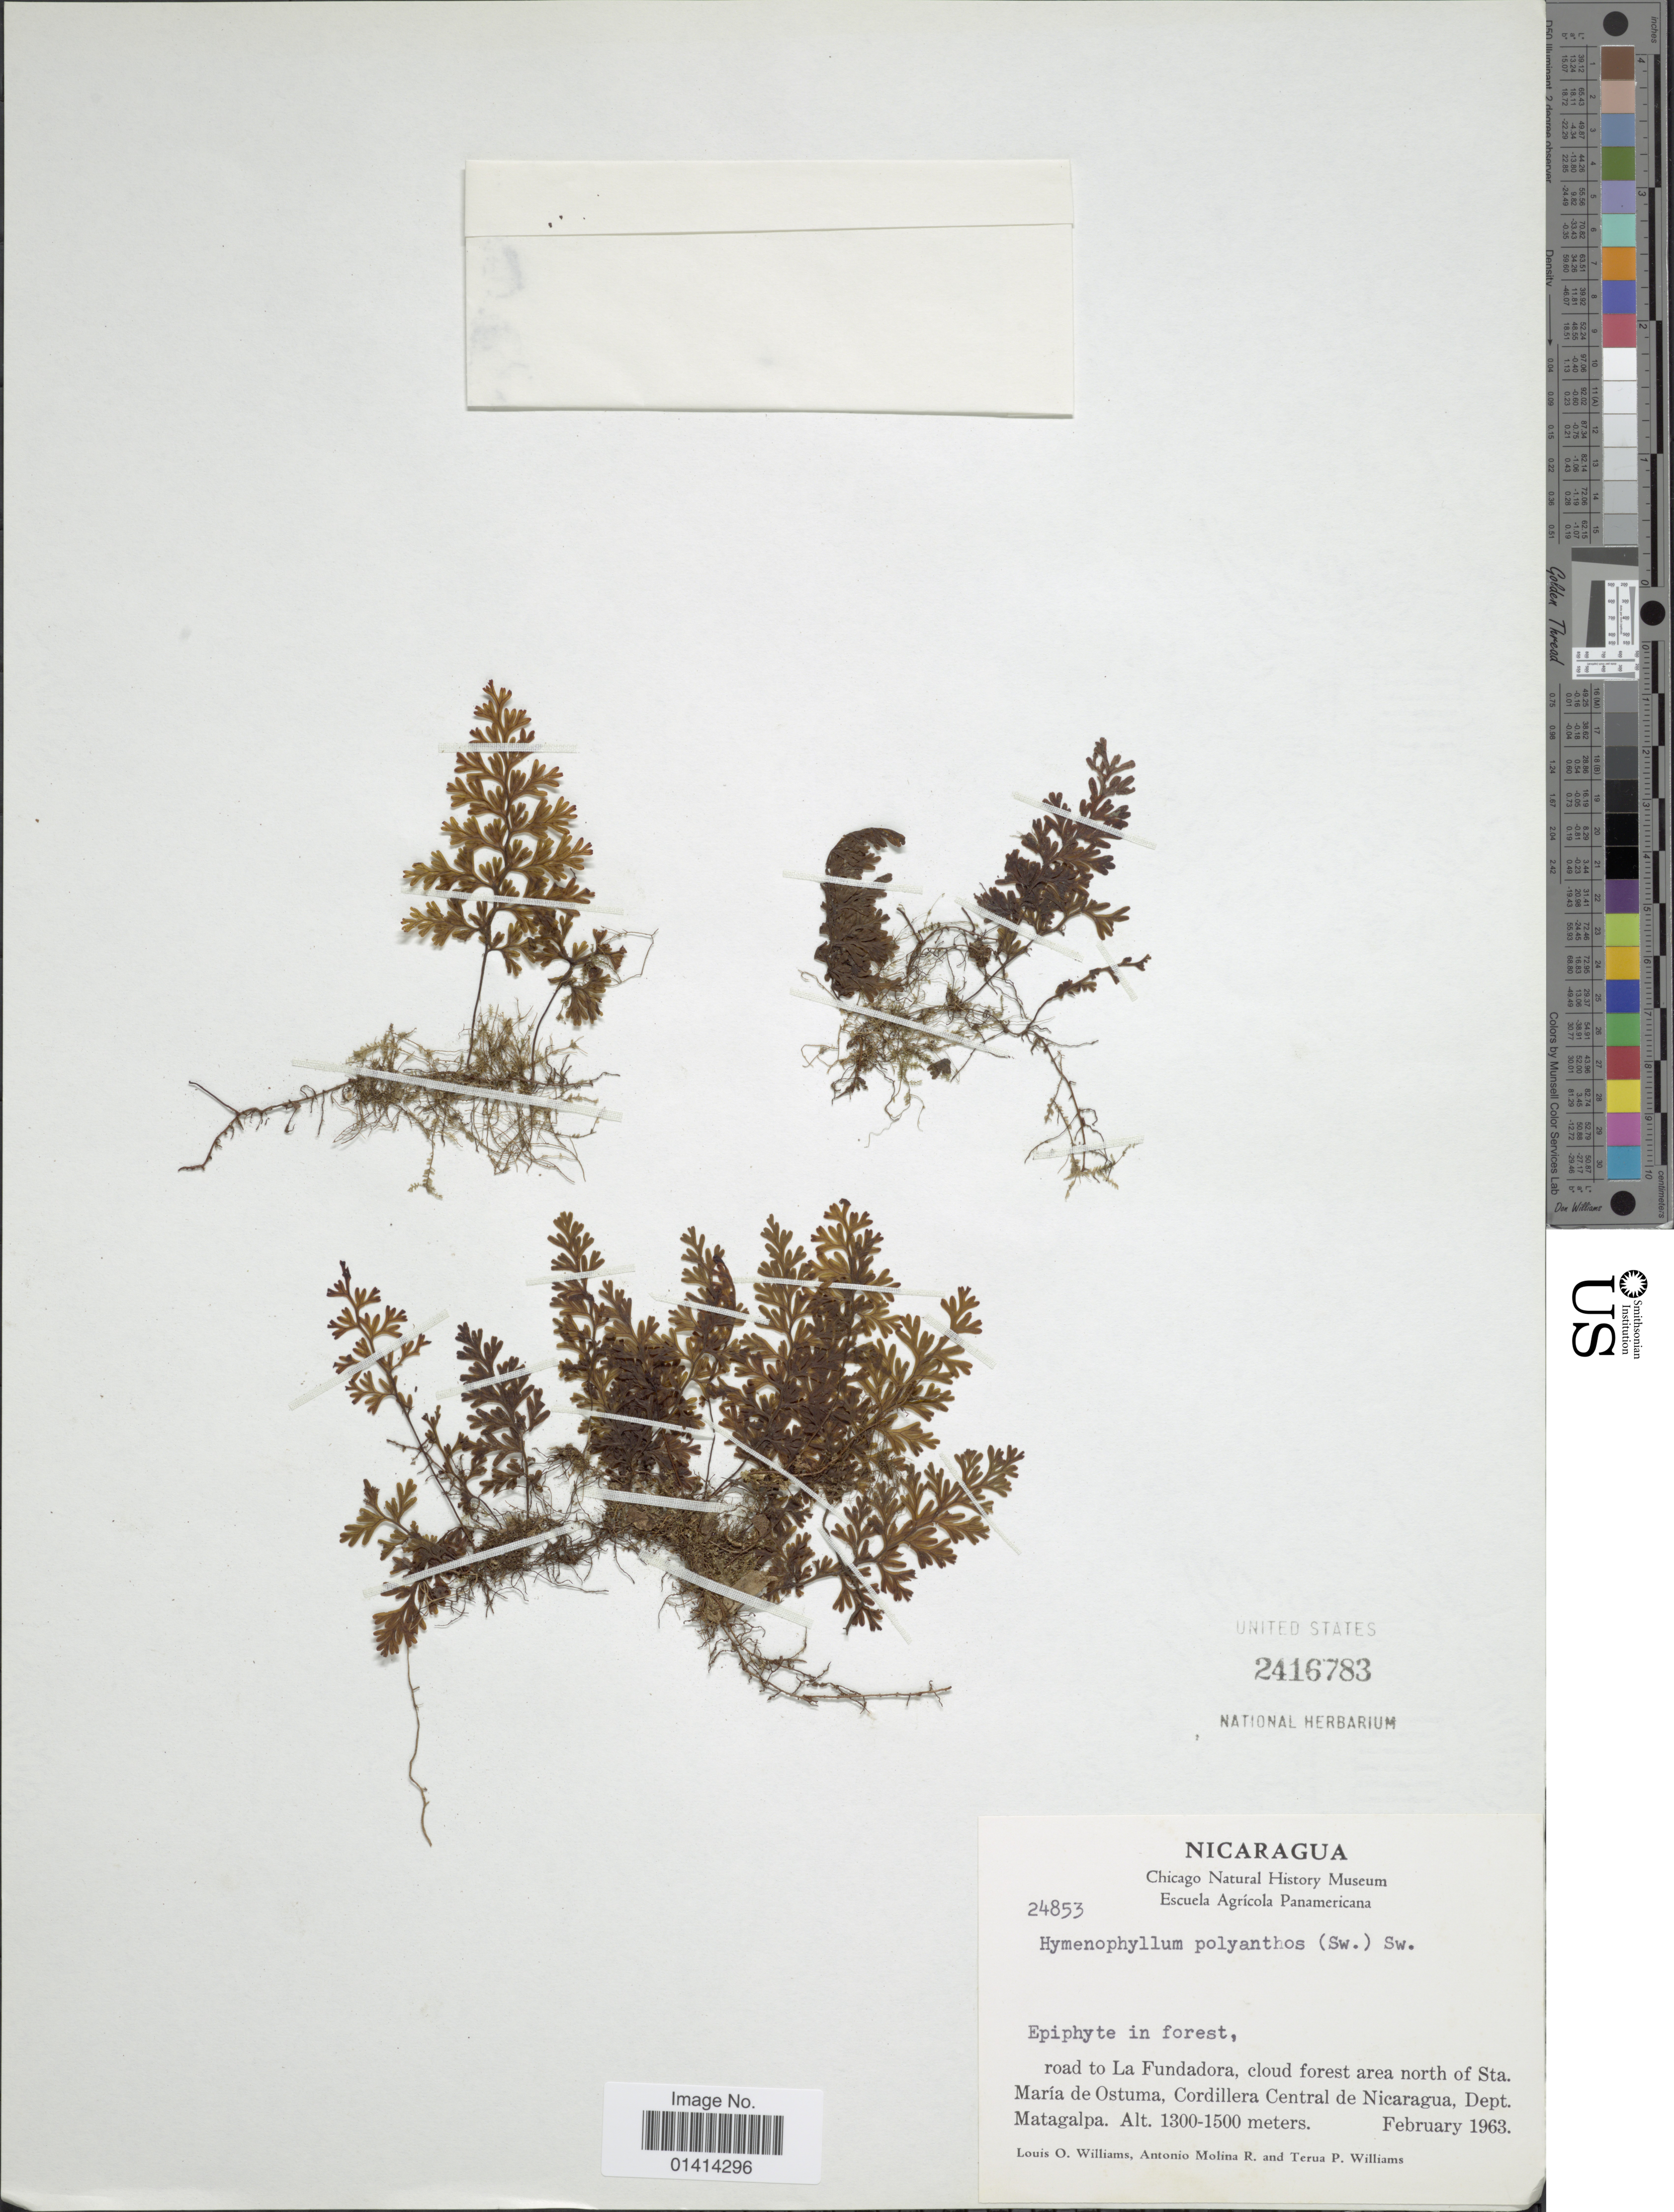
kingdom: Plantae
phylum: Tracheophyta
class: Polypodiopsida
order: Hymenophyllales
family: Hymenophyllaceae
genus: Hymenophyllum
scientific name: Hymenophyllum polyanthos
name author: (Sw.) Sw.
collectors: L. O. Williams, A. Molina R. & T. P. Williams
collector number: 24853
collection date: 1963-02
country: Nicaragua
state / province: Matagalpa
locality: Road to La Fundadora, cloud forest area north Sta. María de Ostuma, Cordillera Central de Nicaragua, Dept Matagalpa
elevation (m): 1300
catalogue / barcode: US 2416783